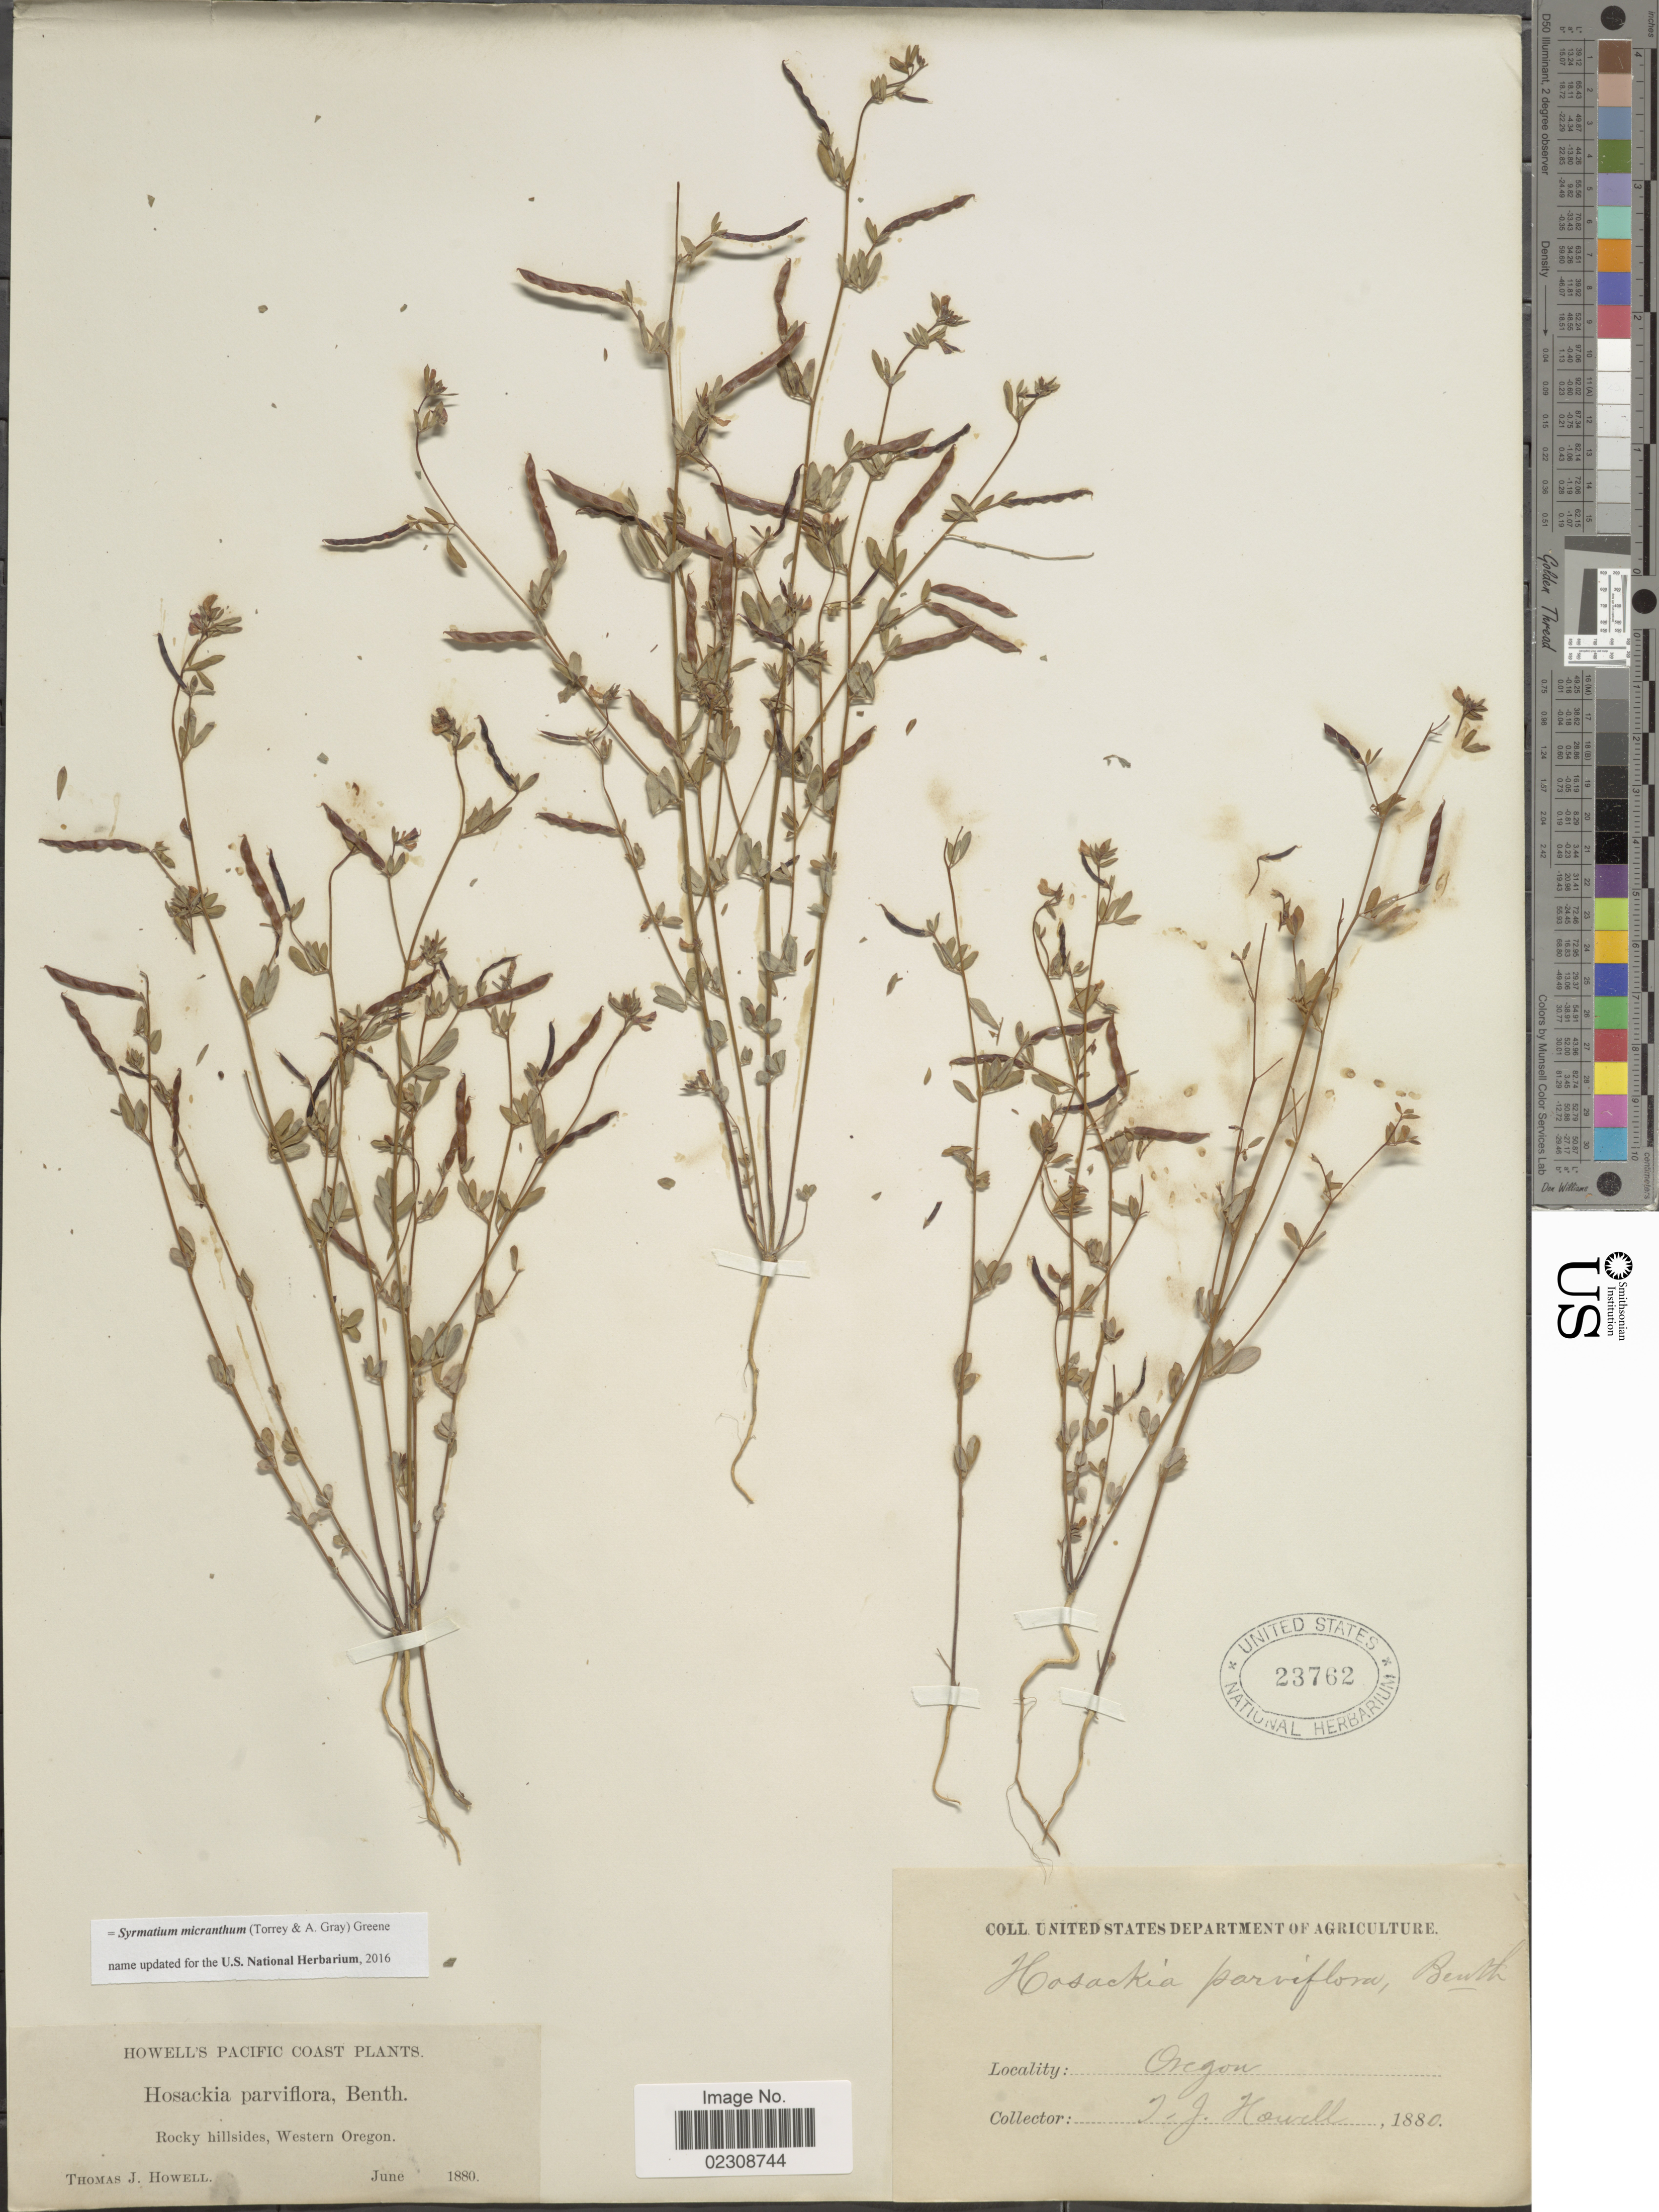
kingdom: Plantae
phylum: Tracheophyta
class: Magnoliopsida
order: Fabales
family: Fabaceae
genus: Syrmatium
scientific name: Syrmatium micranthum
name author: (Torr. & A. Gray) Greene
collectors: T. J. Howell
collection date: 1880-06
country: United States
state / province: Oregon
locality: Western Oregon. Pacific Coast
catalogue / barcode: US 23762